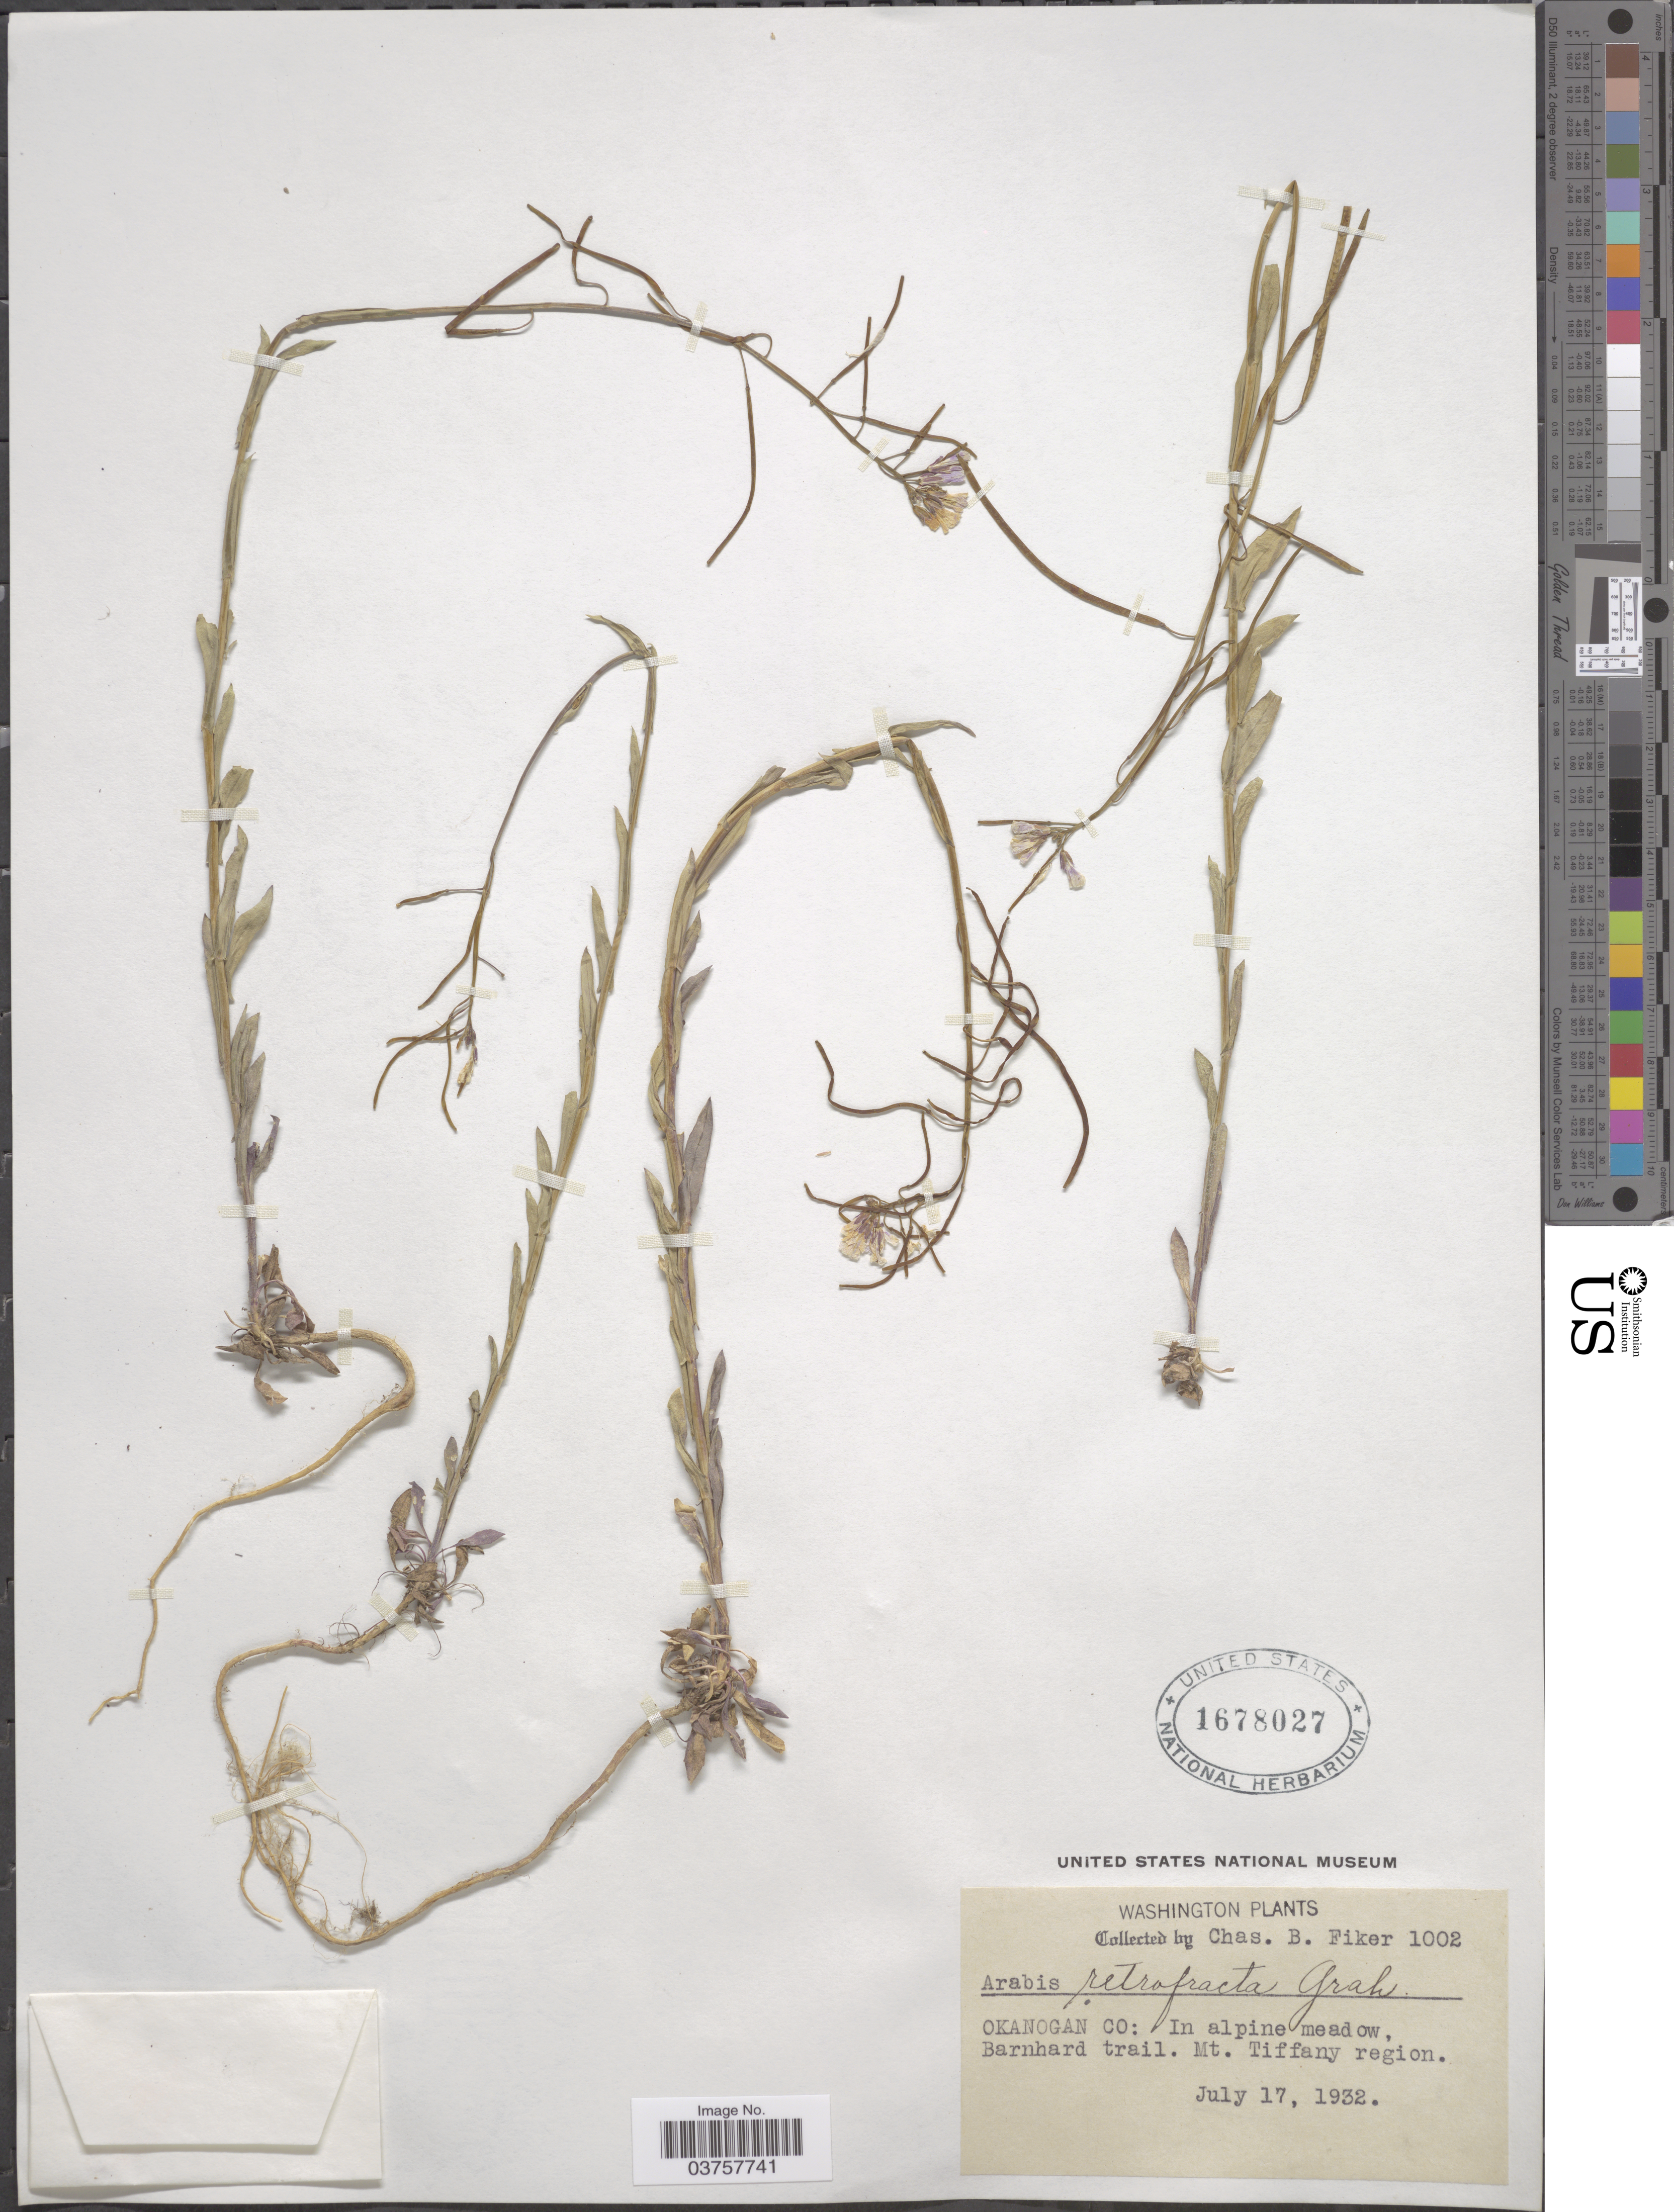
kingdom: Plantae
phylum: Tracheophyta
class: Magnoliopsida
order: Brassicales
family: Brassicaceae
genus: Arabis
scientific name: Arabis holboellii var. retrofracta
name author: Rydb.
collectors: C. Fiker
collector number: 1002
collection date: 1932-07-17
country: United States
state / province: Washington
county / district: Okanogan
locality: Okanogan Co: In alpine meadow, Barnhard trail. Mt. Tiffany region.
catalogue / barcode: US 1678027